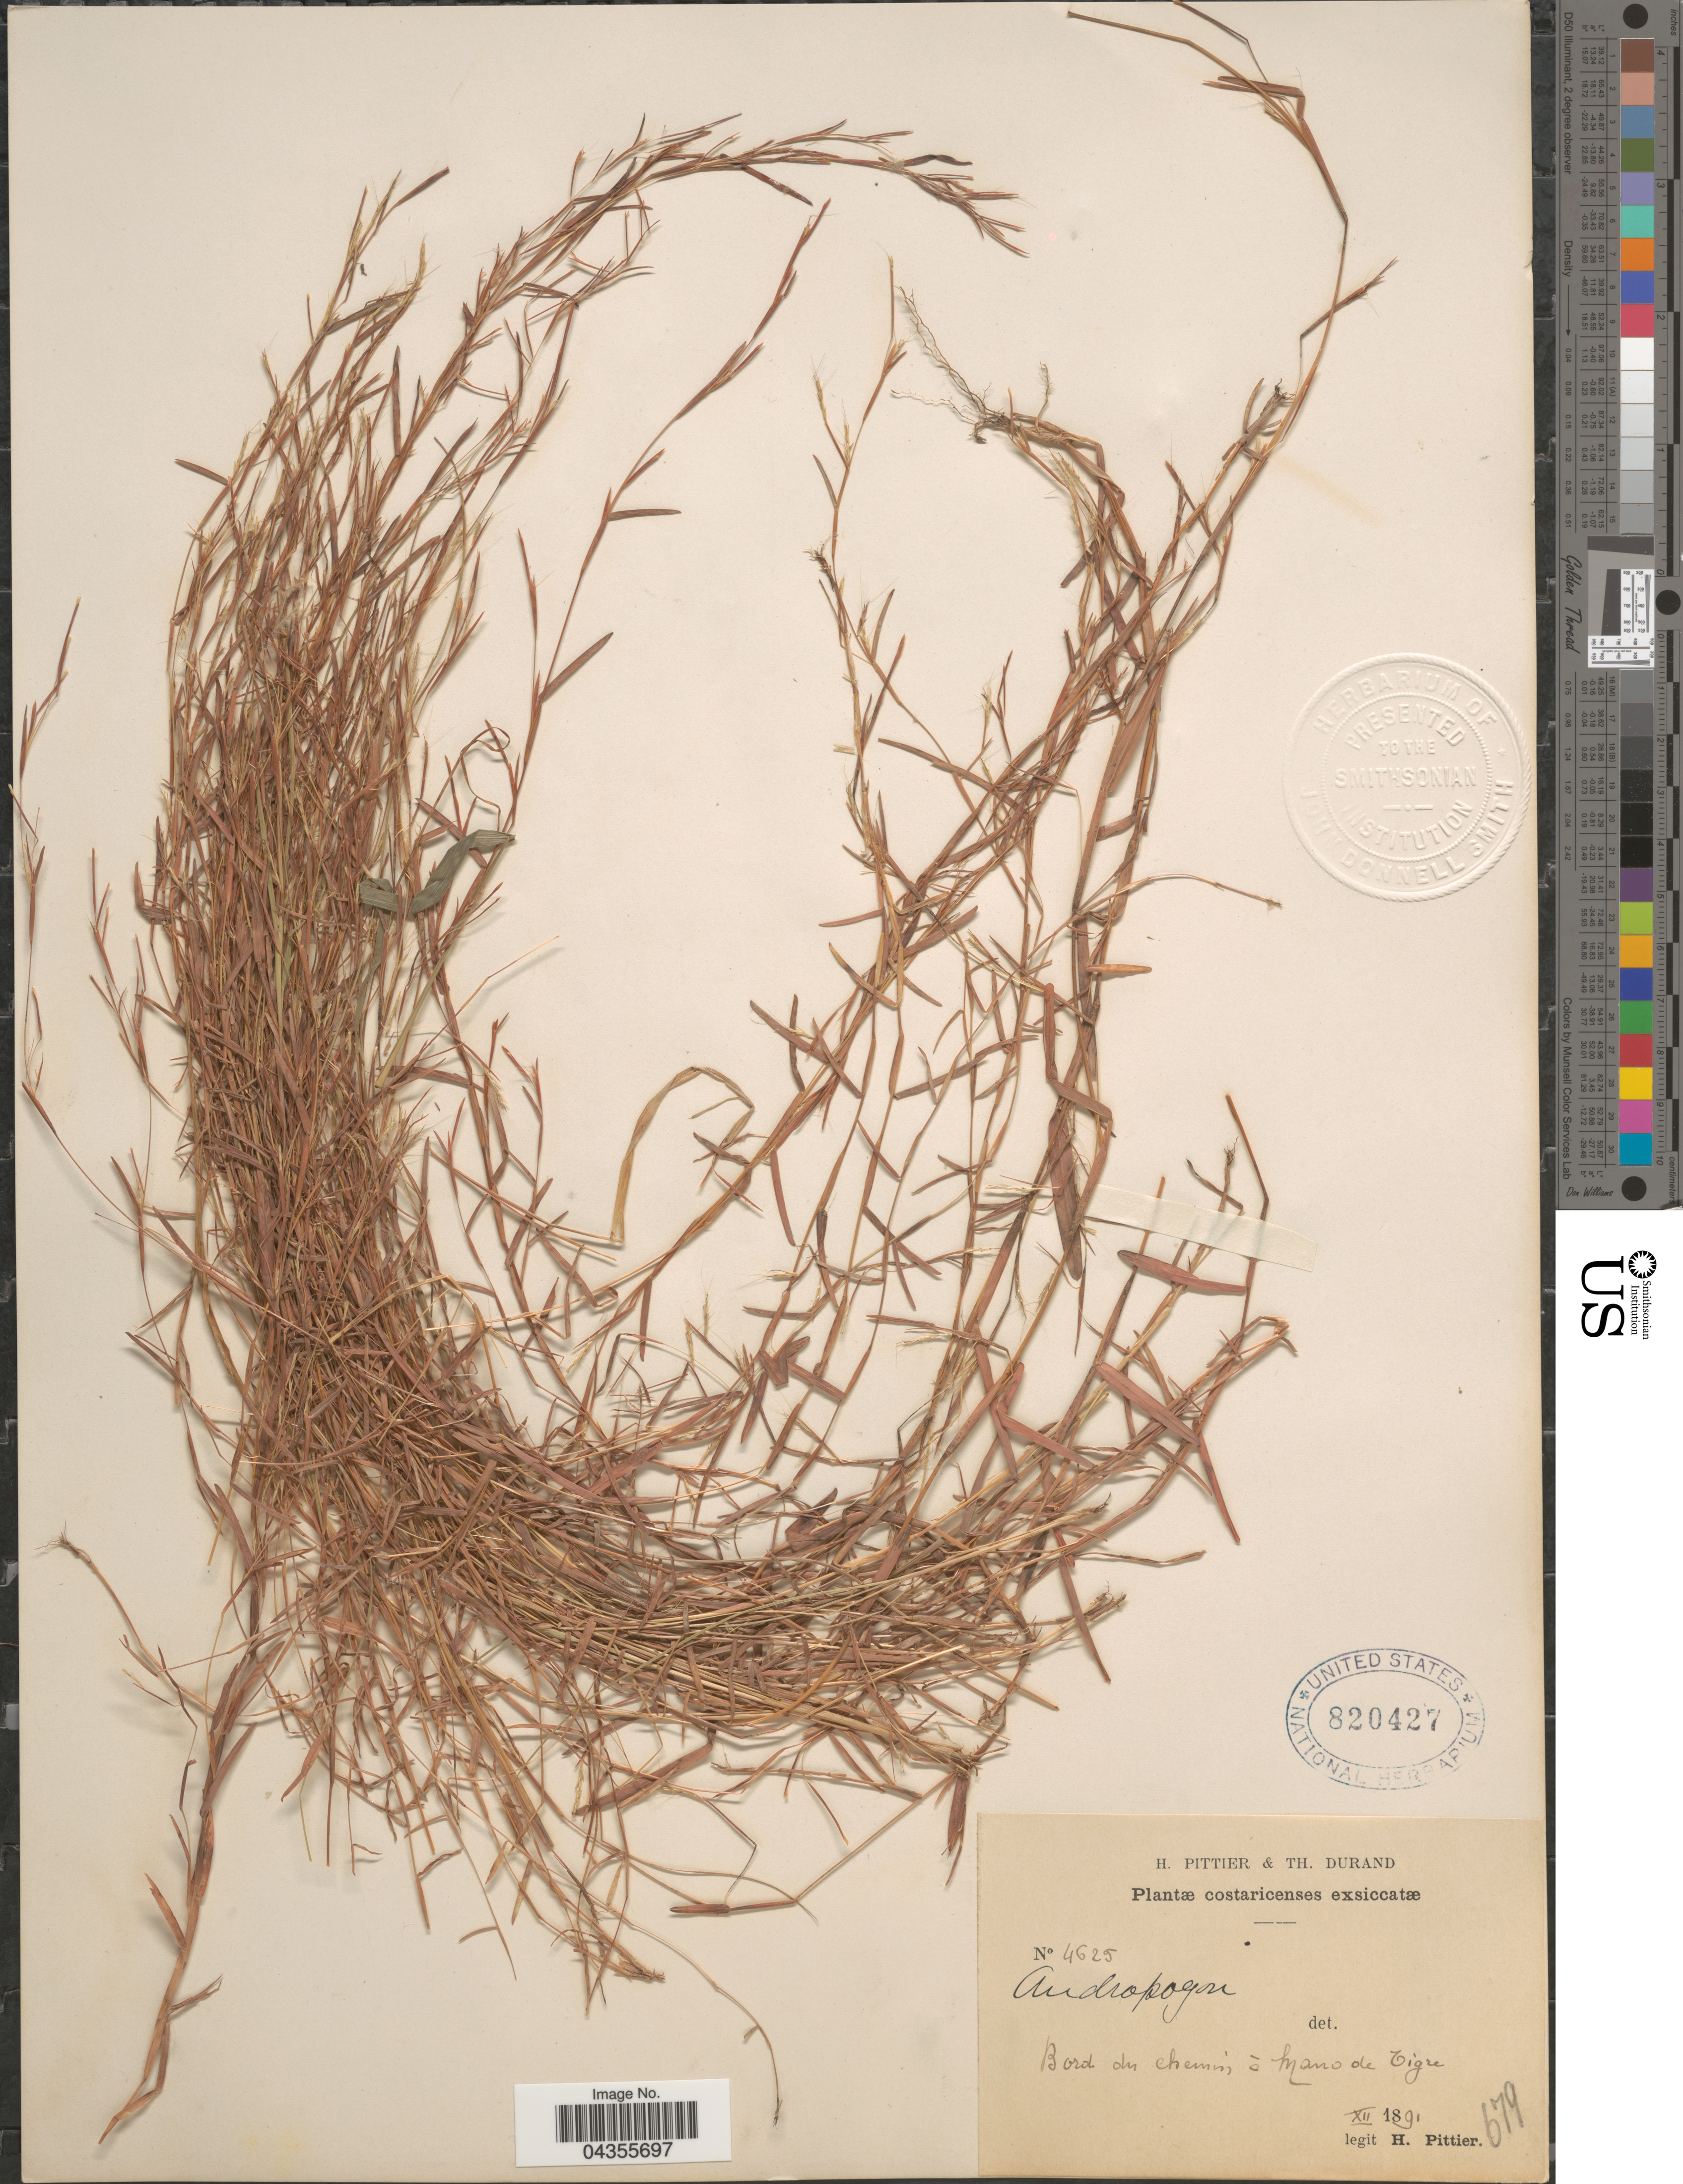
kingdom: Plantae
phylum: Tracheophyta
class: Liliopsida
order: Poales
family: Poaceae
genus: Schizachyrium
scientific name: Schizachyrium brevifolium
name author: (Sw.) Nees ex Büse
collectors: H. F. Pittier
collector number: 4625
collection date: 1891-12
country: Costa Rica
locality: Bord du chemin à Mano de Tigre.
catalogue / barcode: US 820427